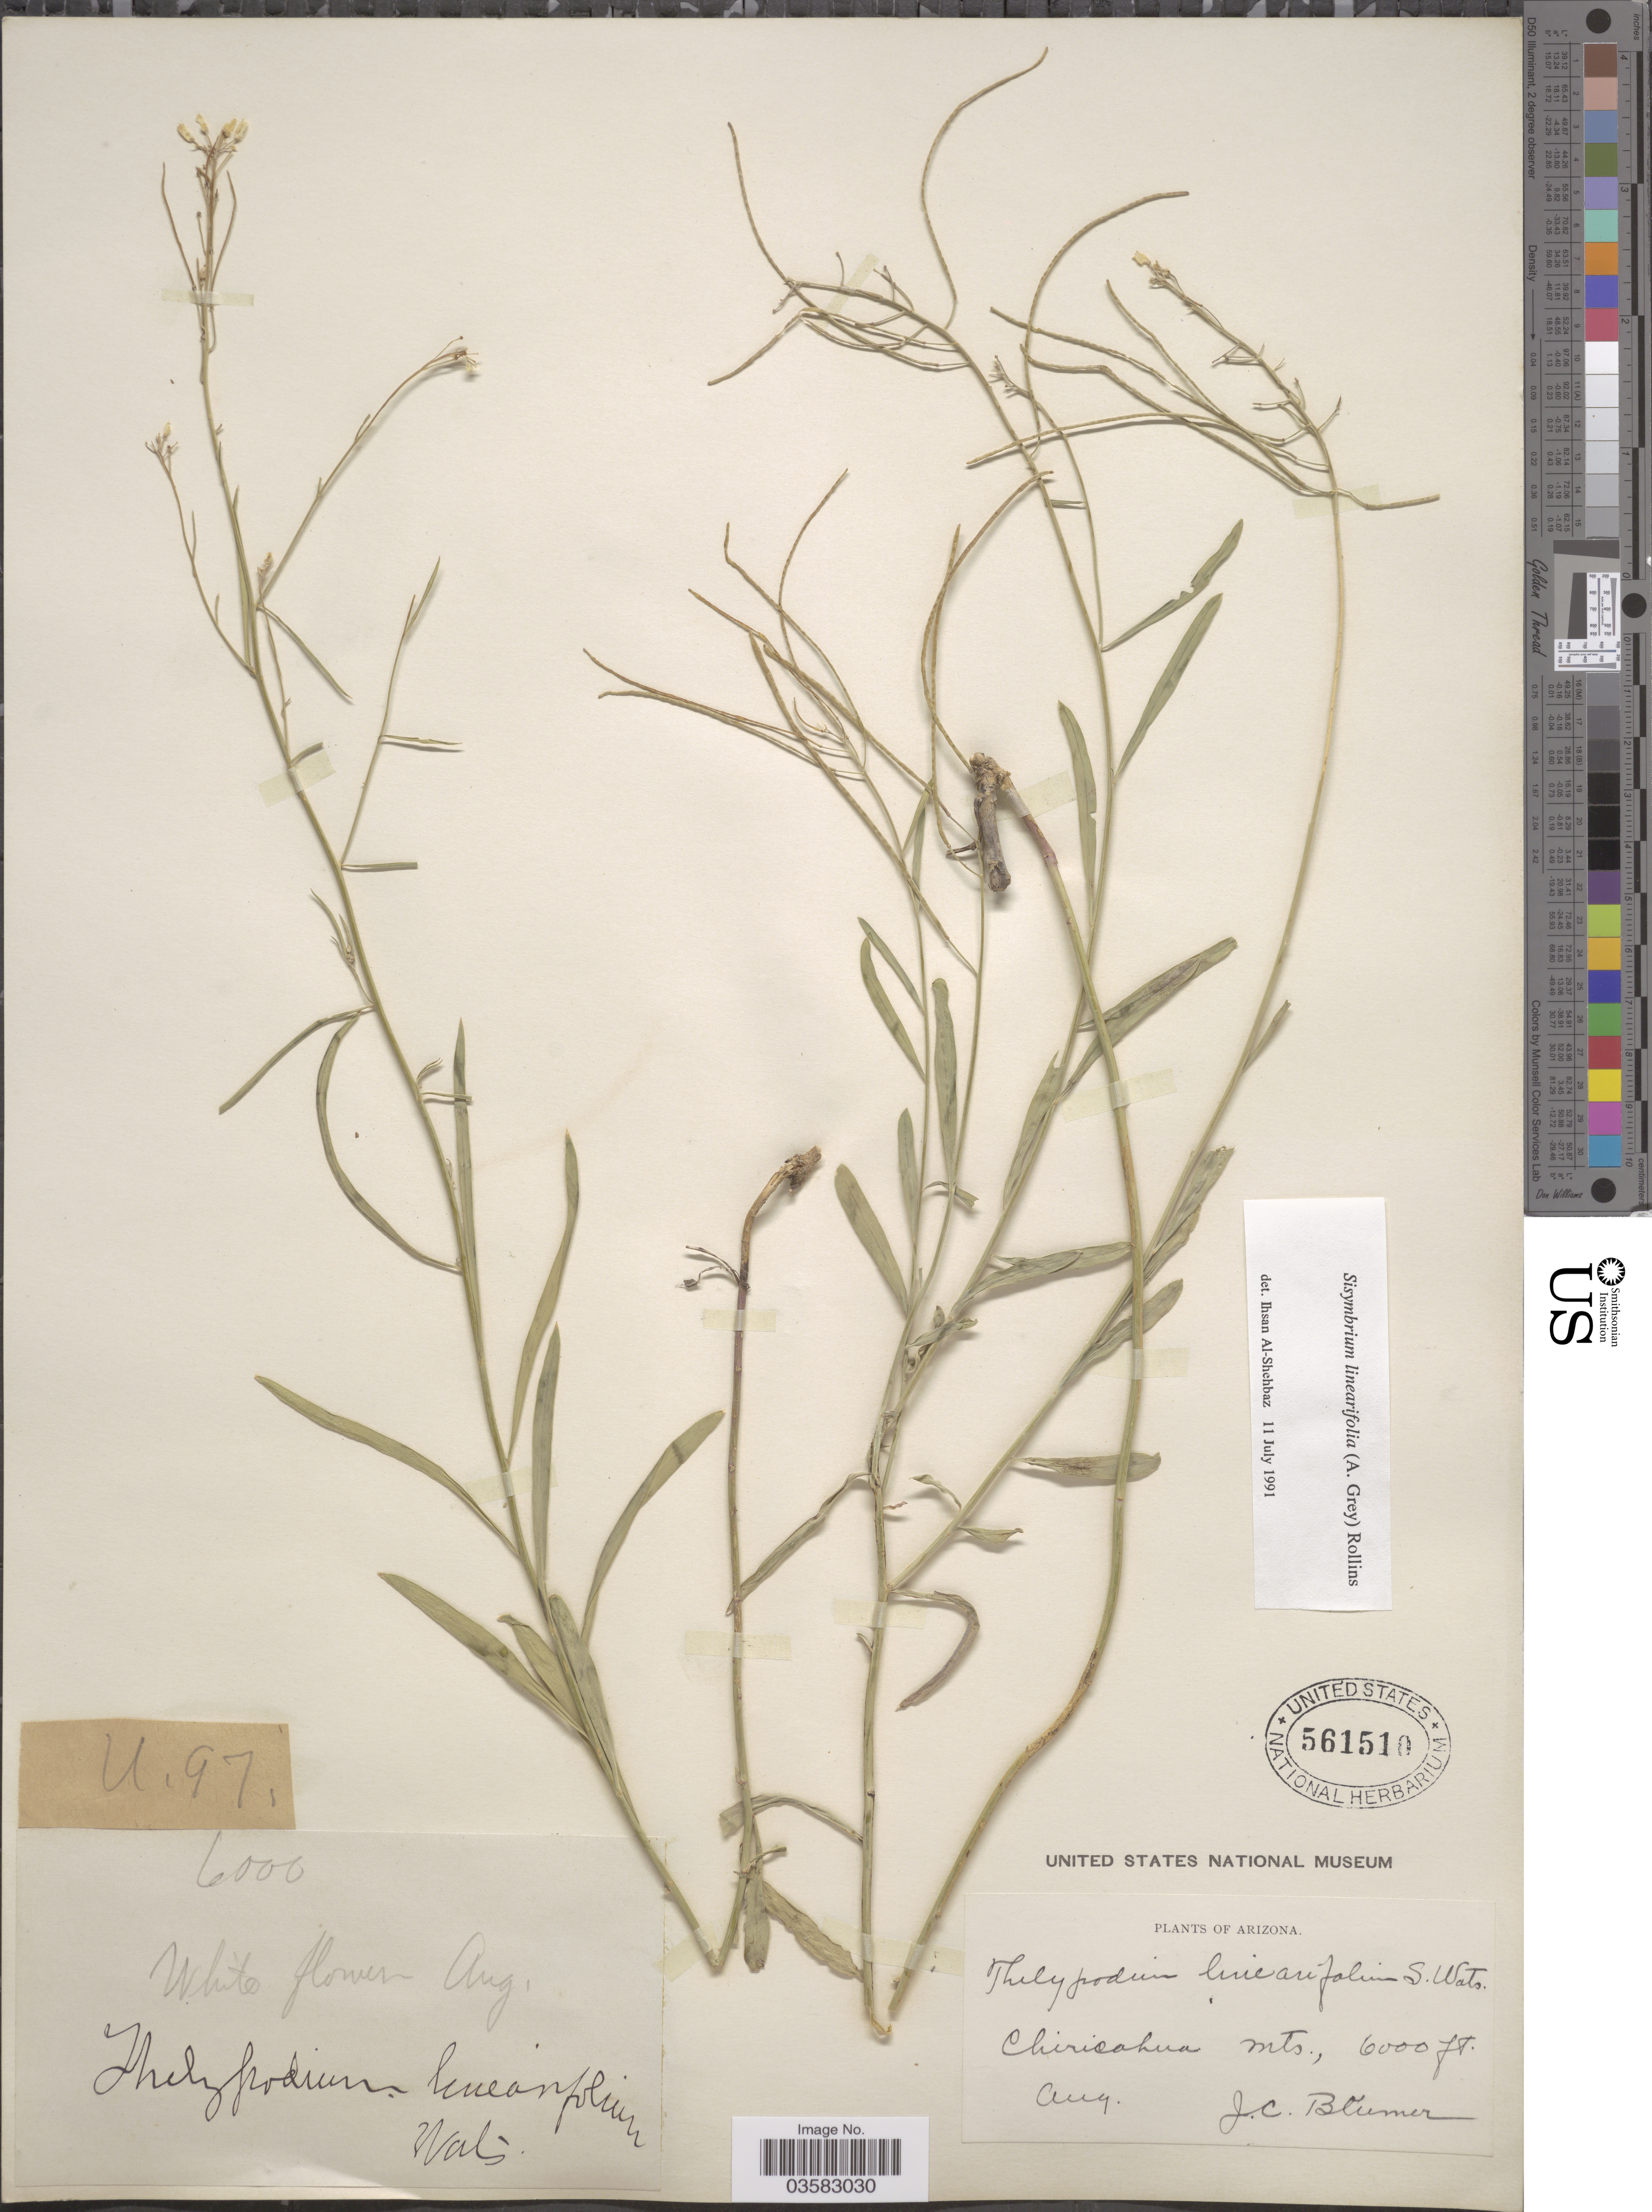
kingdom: Plantae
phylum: Tracheophyta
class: Magnoliopsida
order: Brassicales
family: Brassicaceae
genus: Sisymbrium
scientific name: Sisymbrium linearifolium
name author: (A. Gray) Payson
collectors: J. C. Blumer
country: United States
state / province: Arizona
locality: Chircahua Mts.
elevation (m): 1829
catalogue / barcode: US 561510